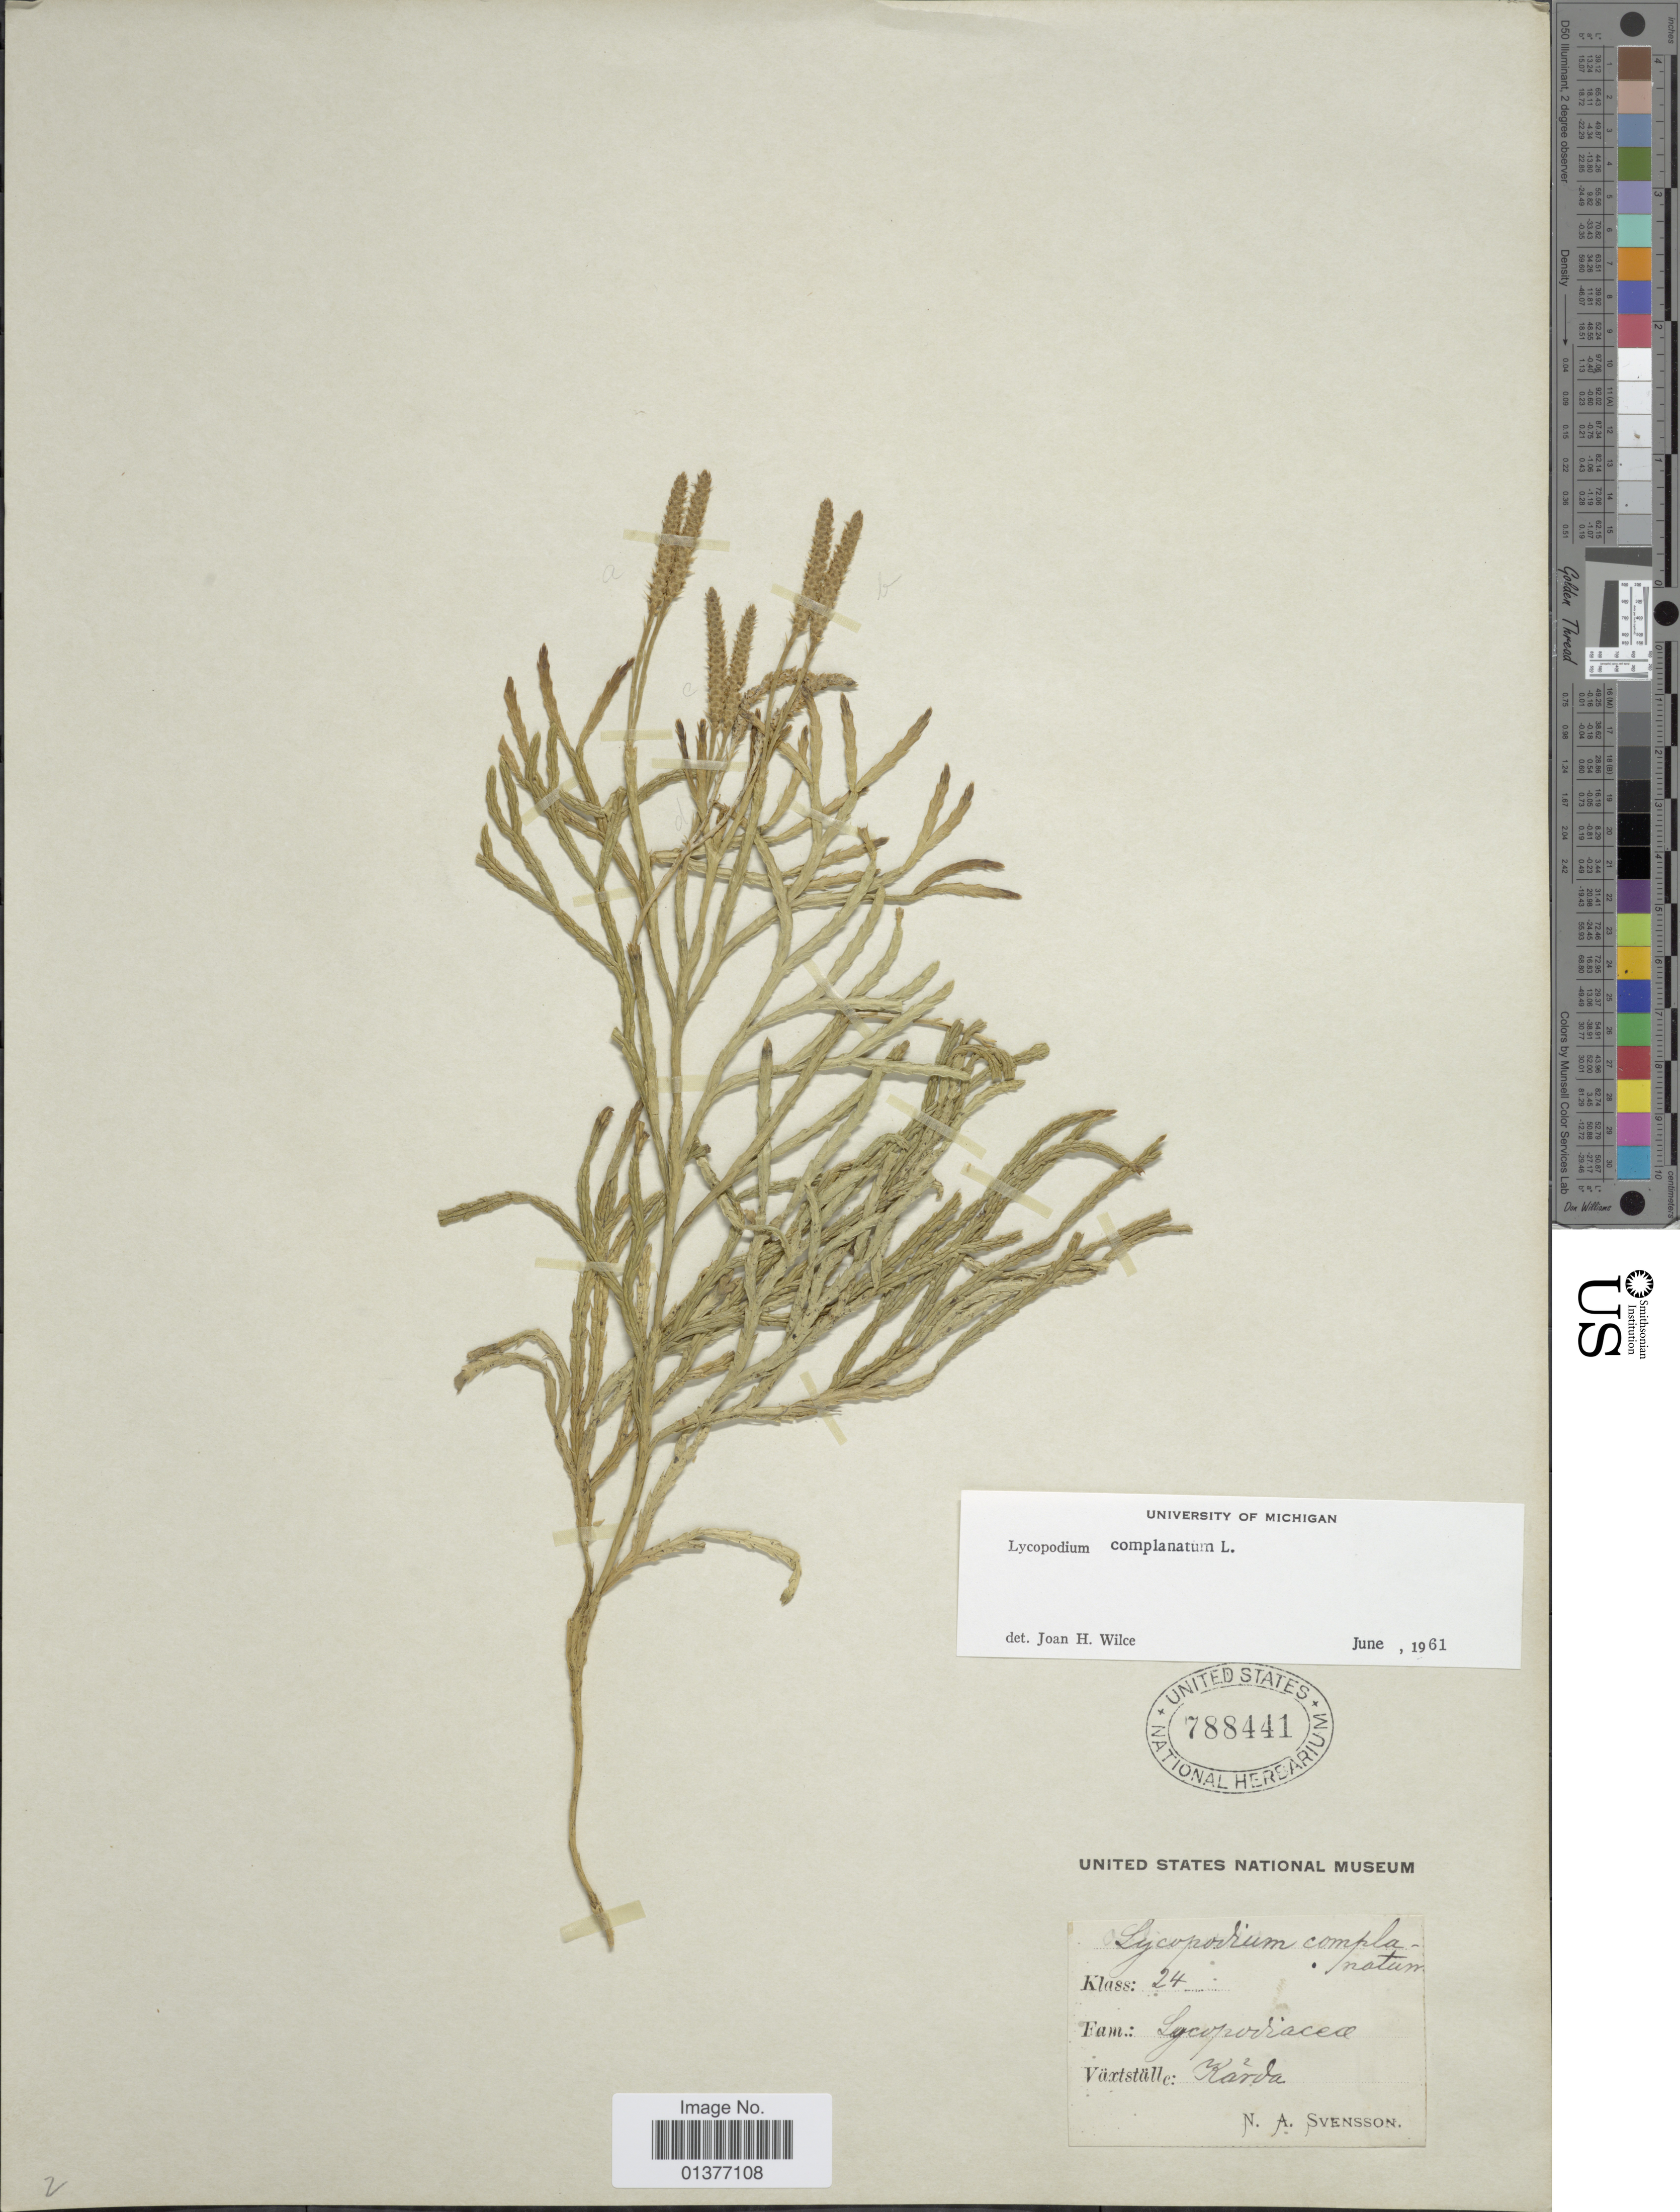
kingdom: Plantae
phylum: Tracheophyta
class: Lycopodiopsida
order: Lycopodiales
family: Lycopodiaceae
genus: Diphasiastrum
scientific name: Diphasiastrum complanatum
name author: (L.) Holub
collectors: N. Svensson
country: Sweden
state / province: Jönköping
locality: Kärda.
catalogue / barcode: US 788441